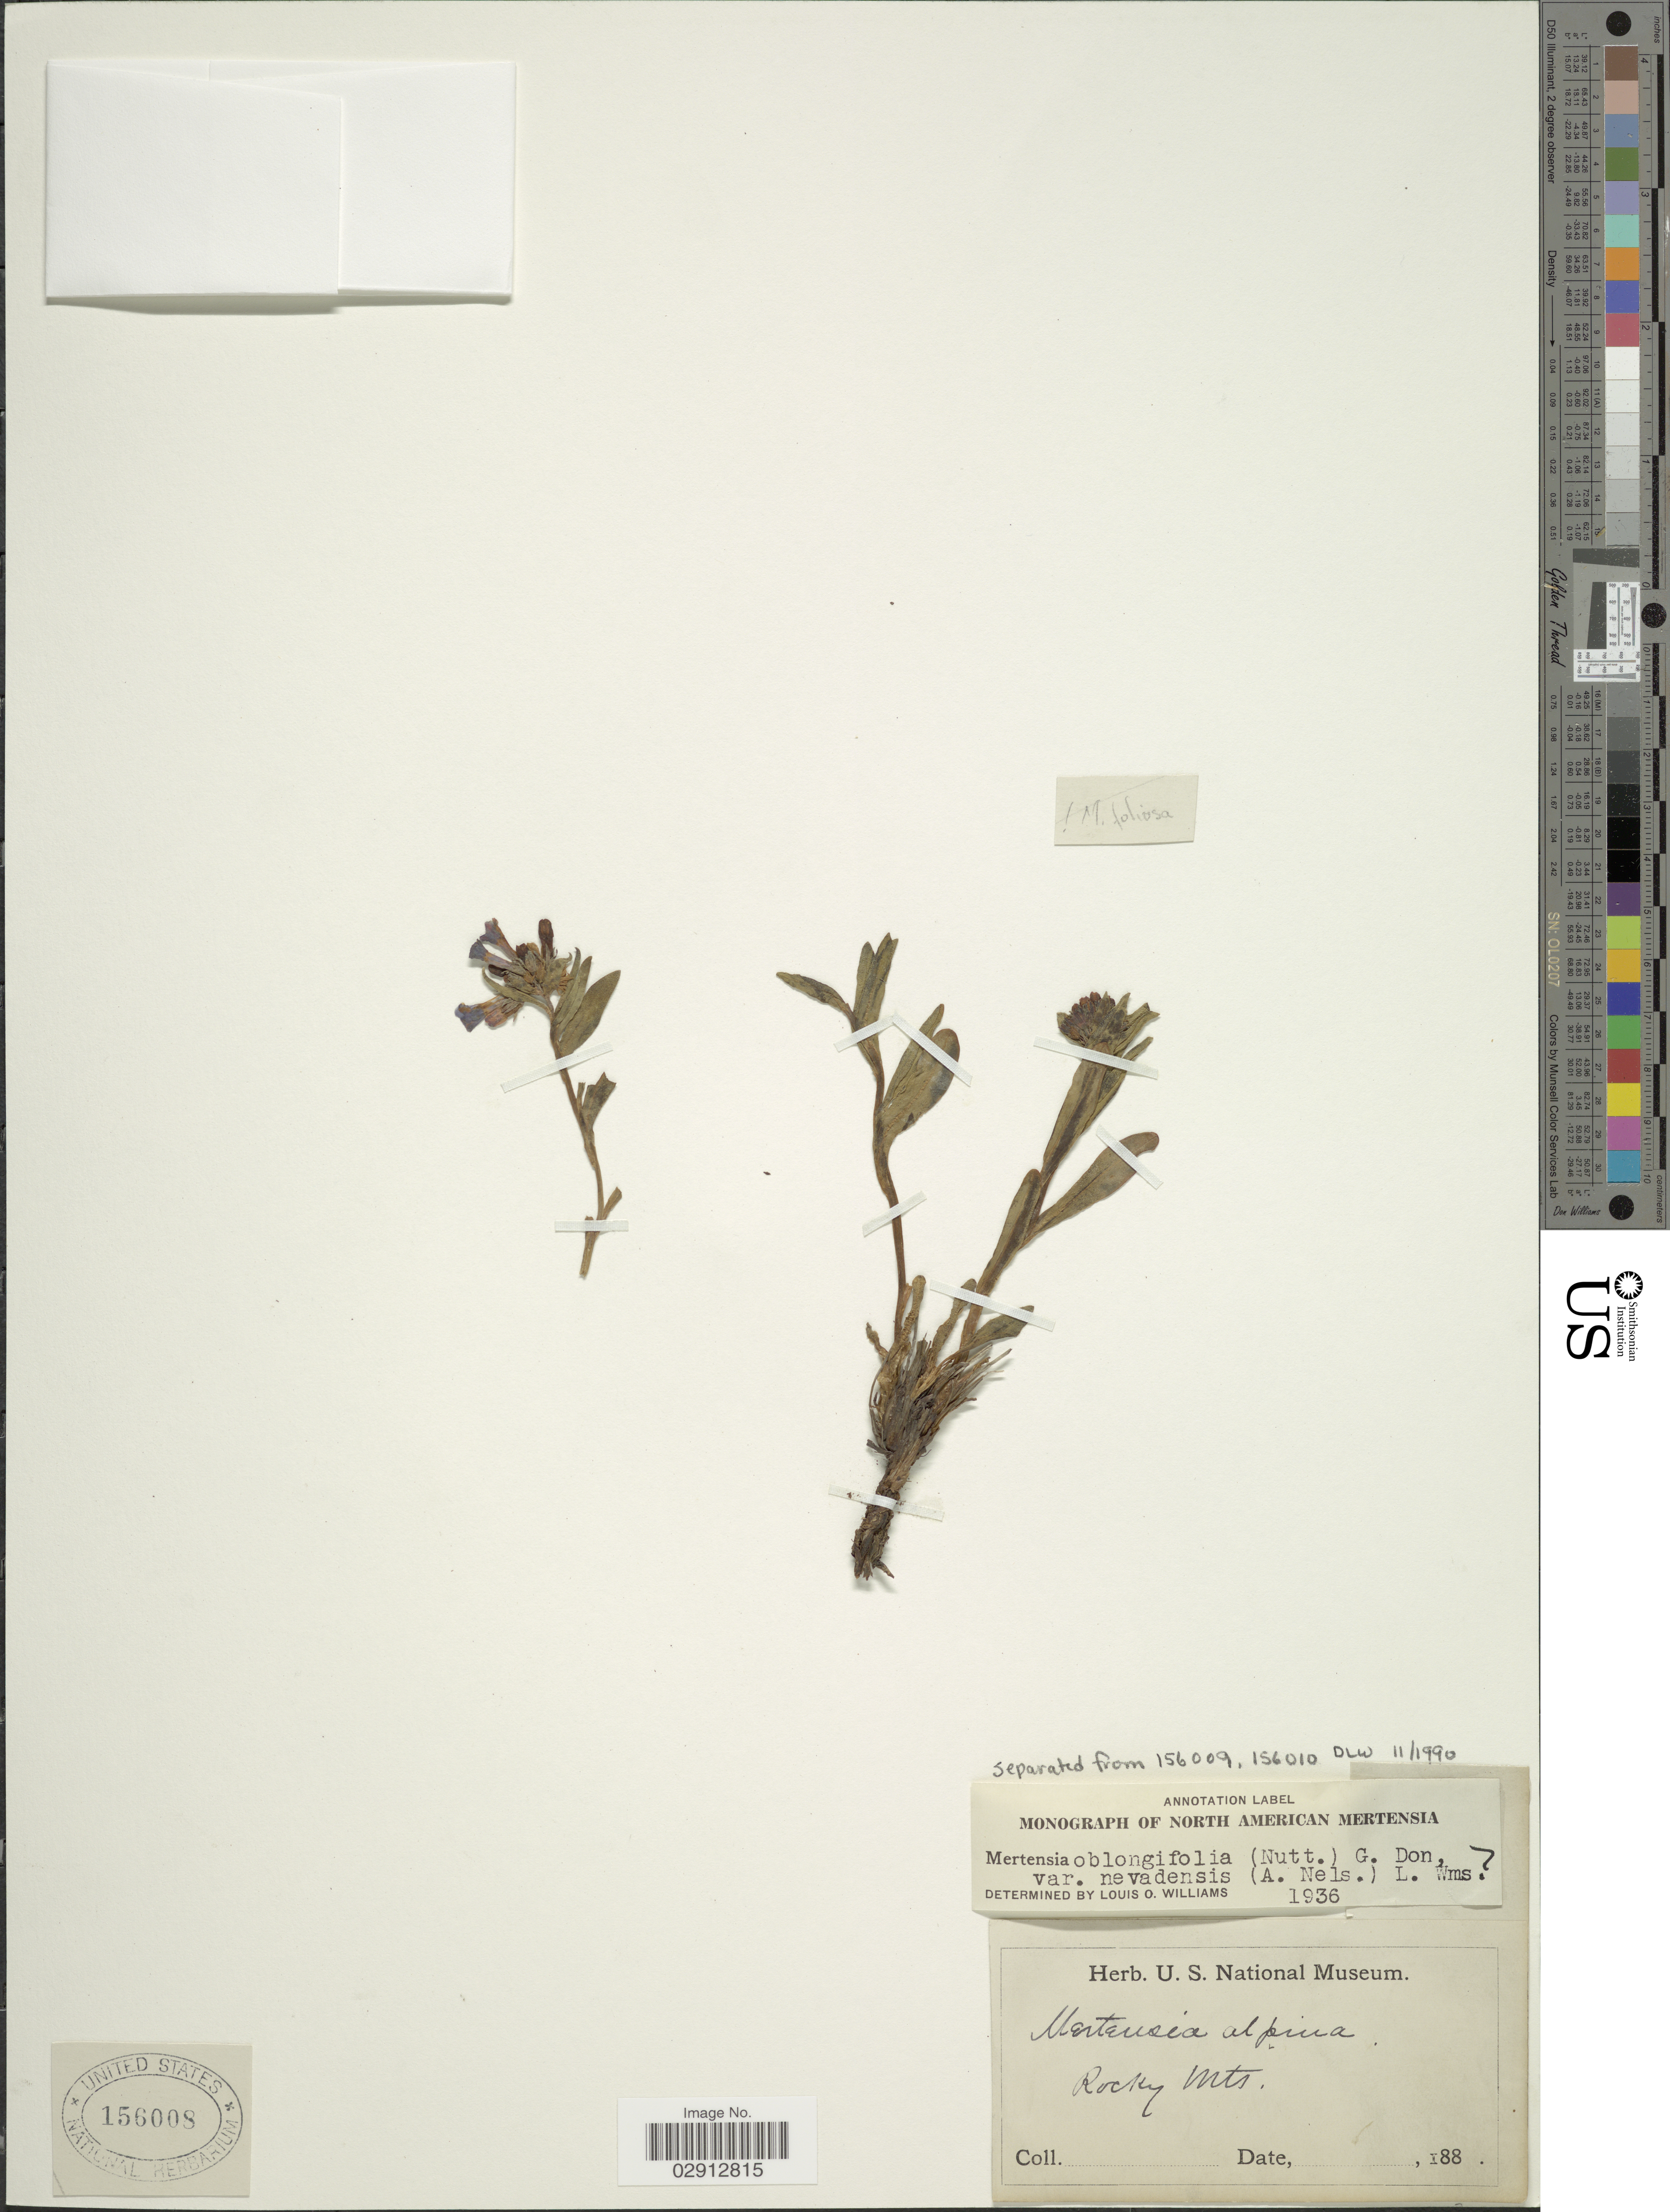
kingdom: Plantae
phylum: Tracheophyta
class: Magnoliopsida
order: Boraginales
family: Boraginaceae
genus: Mertensia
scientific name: Mertensia oblongifolia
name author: (Nutt.) G. Don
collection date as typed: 188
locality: Rocky Mts.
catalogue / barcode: US 156008